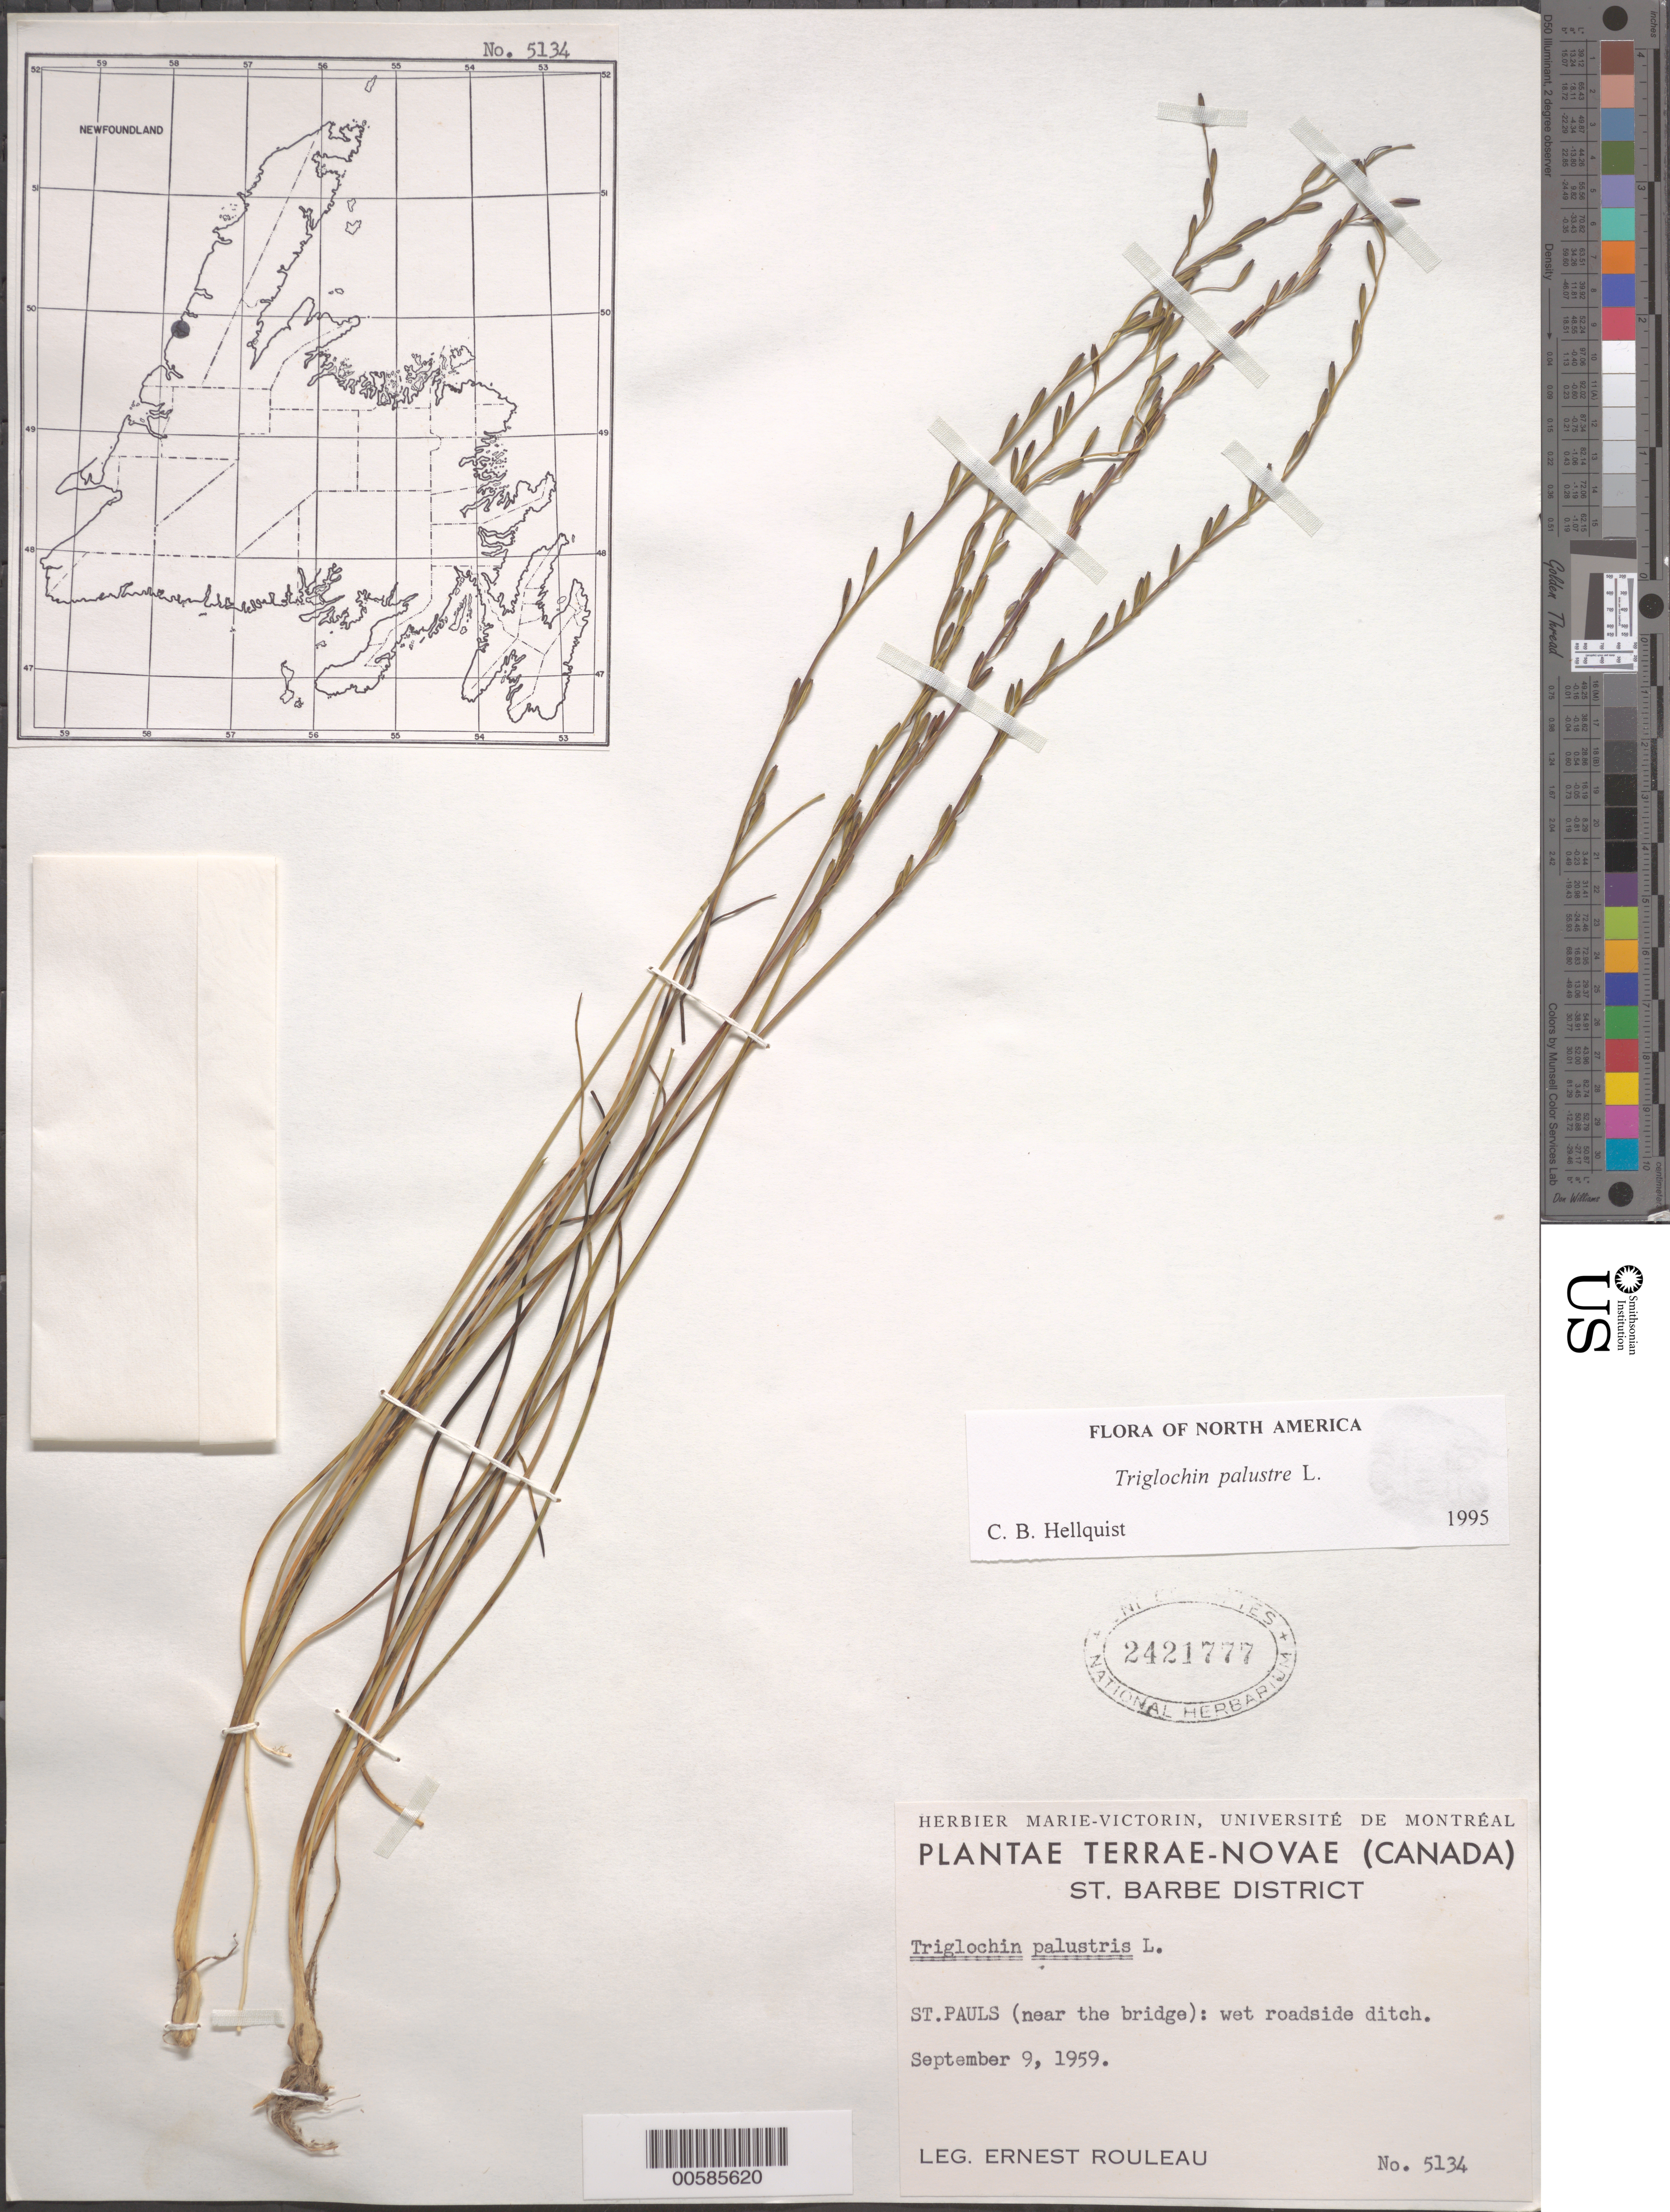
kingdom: Plantae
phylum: Tracheophyta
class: Liliopsida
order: Alismatales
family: Juncaginaceae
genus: Triglochin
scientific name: Triglochin palustris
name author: L.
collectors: E. Rouleau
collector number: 5134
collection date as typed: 09 Sep 1959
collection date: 1959-09-09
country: Canada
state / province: Newfoundland and Labrador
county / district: St. Barbe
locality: St. Pauls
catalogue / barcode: US 2421777